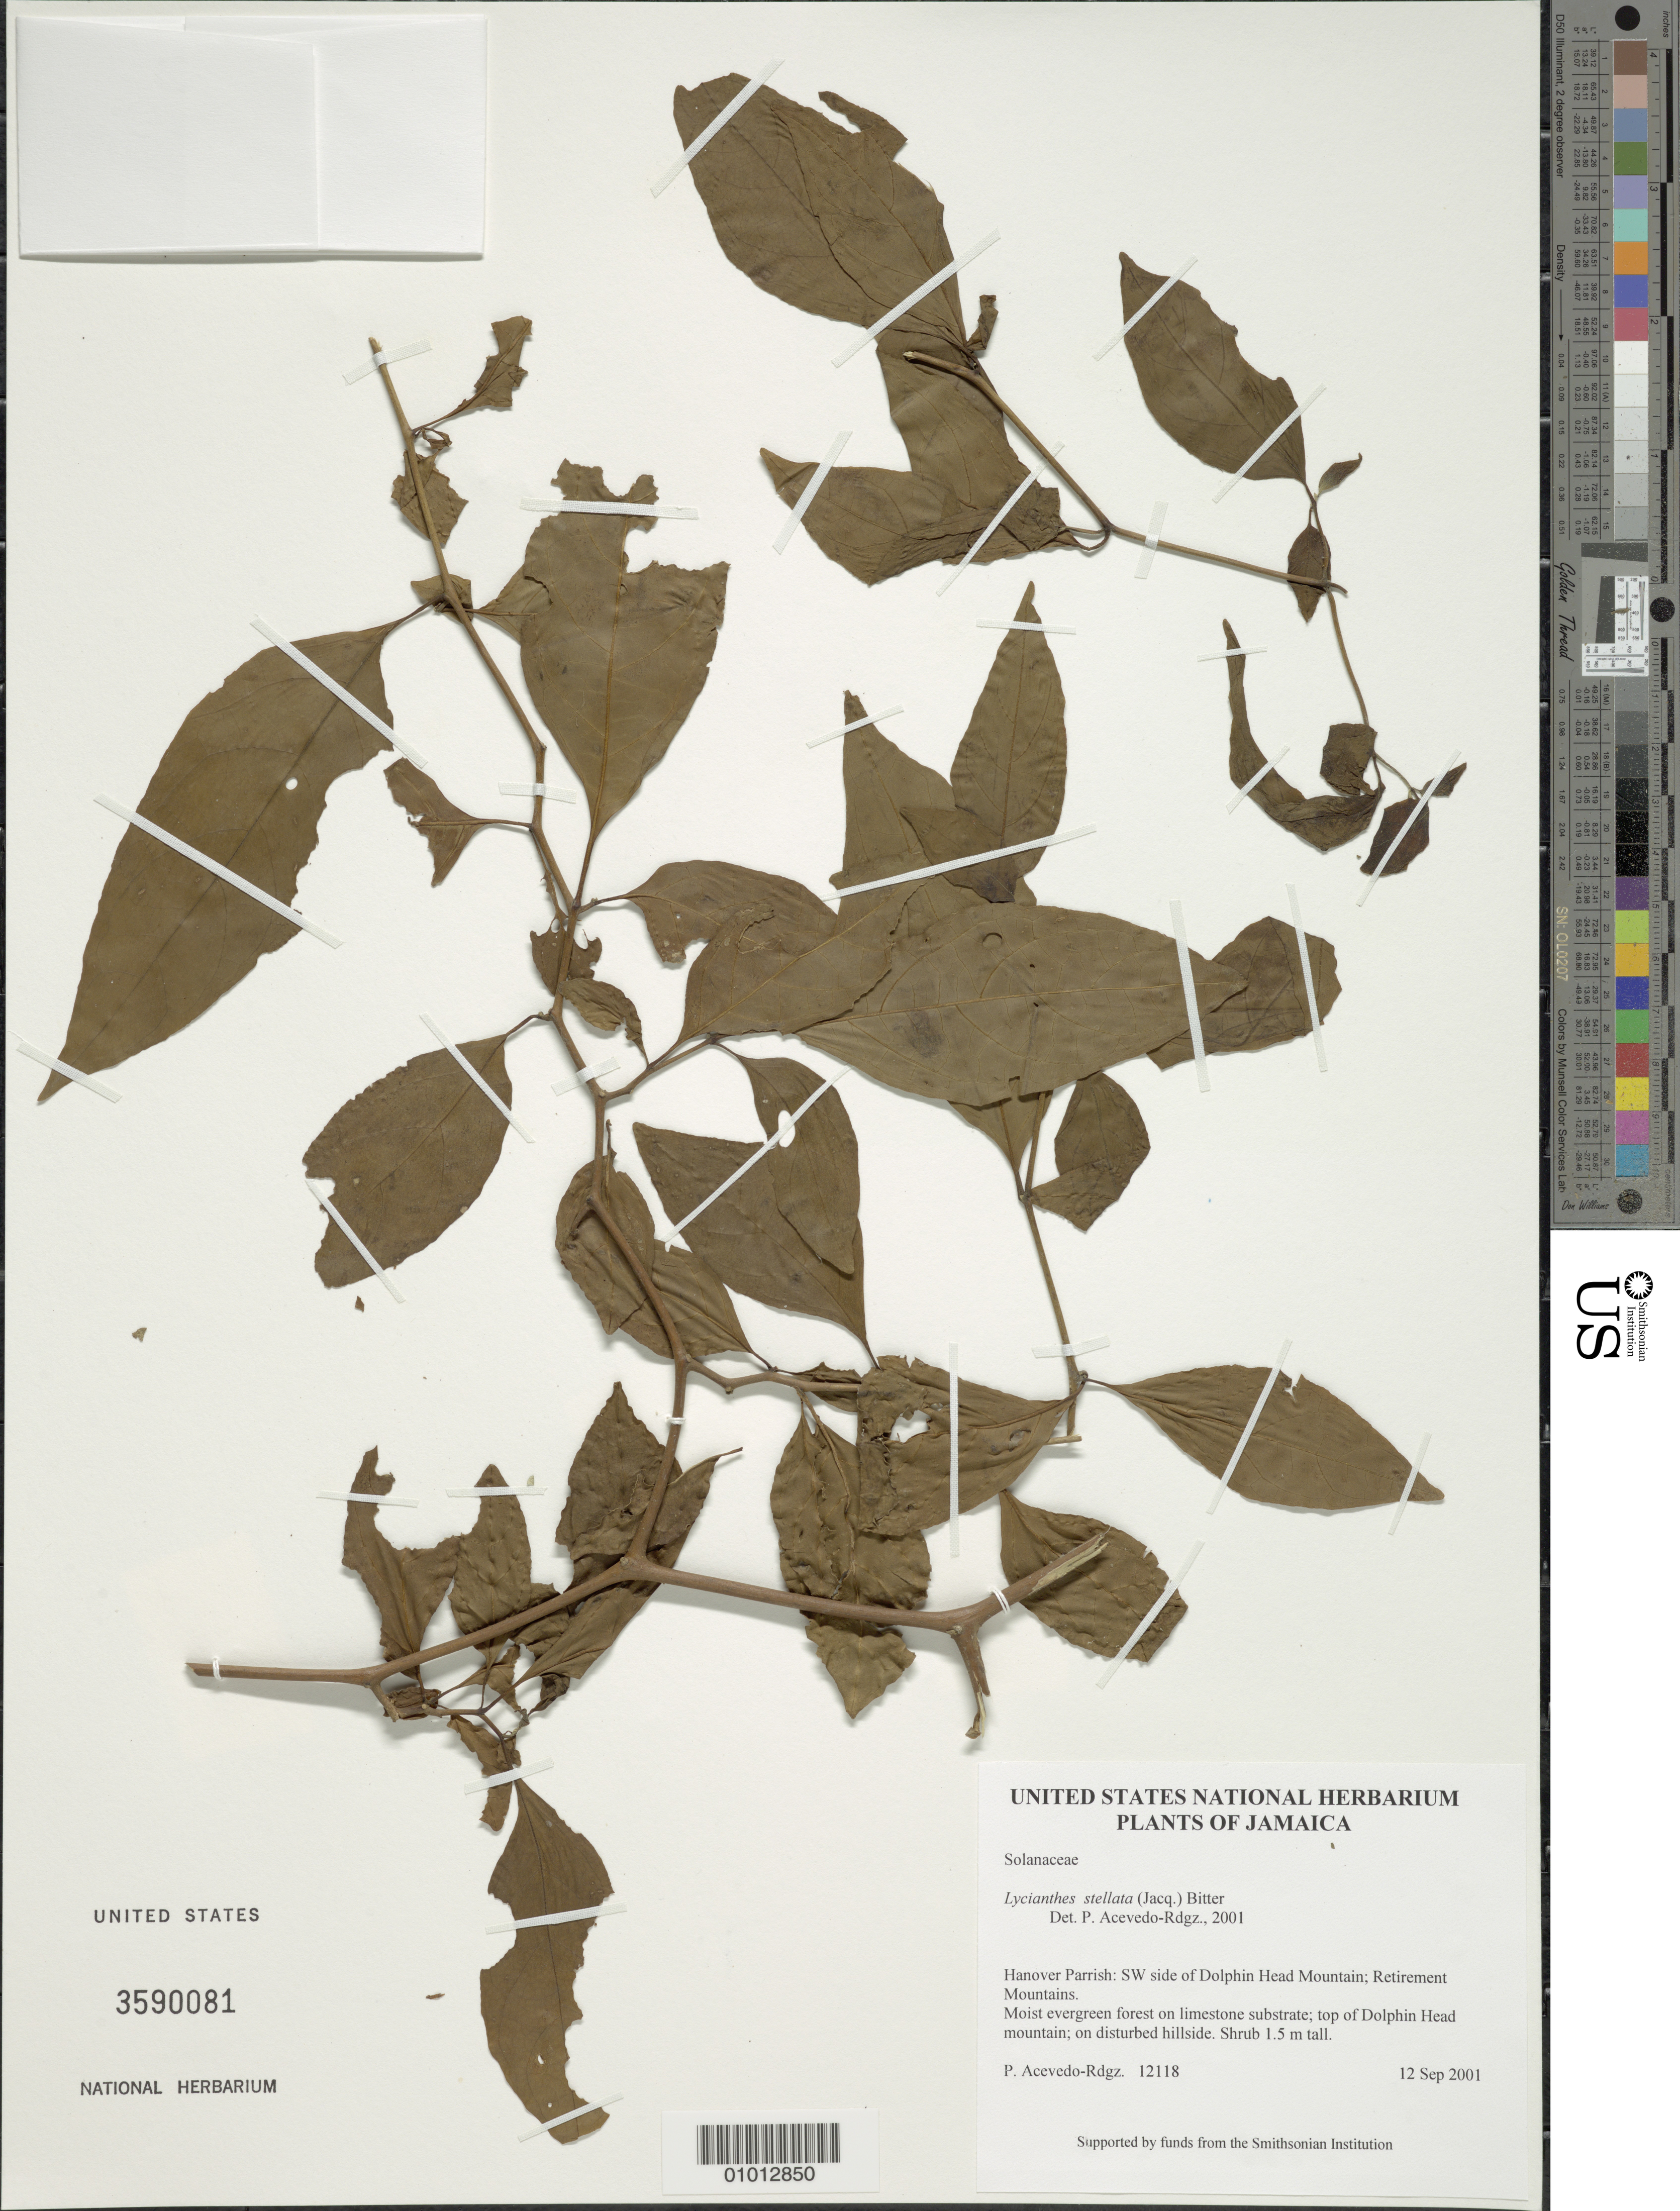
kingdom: Plantae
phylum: Tracheophyta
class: Magnoliopsida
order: Solanales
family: Solanaceae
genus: Lycianthes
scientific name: Lycianthes stellata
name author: (Jacq.) Bitter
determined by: Acevedo-Rodríguez, P., (BOT), Smithsonian Institution - National Museum of Natural History (UNITED STATES)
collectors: P. Acevedo-Rodr.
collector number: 12118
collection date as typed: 12 Sep 2001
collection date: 2001-09-12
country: Jamaica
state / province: Hanover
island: Jamaica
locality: Hanover Parrish: SW side of Dolphin Head Mountain; Retirement Mountains.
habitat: Moist evergreen forest on limestone substrate; top of Dolphin Head mountain; on disturbed hillside.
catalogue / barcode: US 3590081